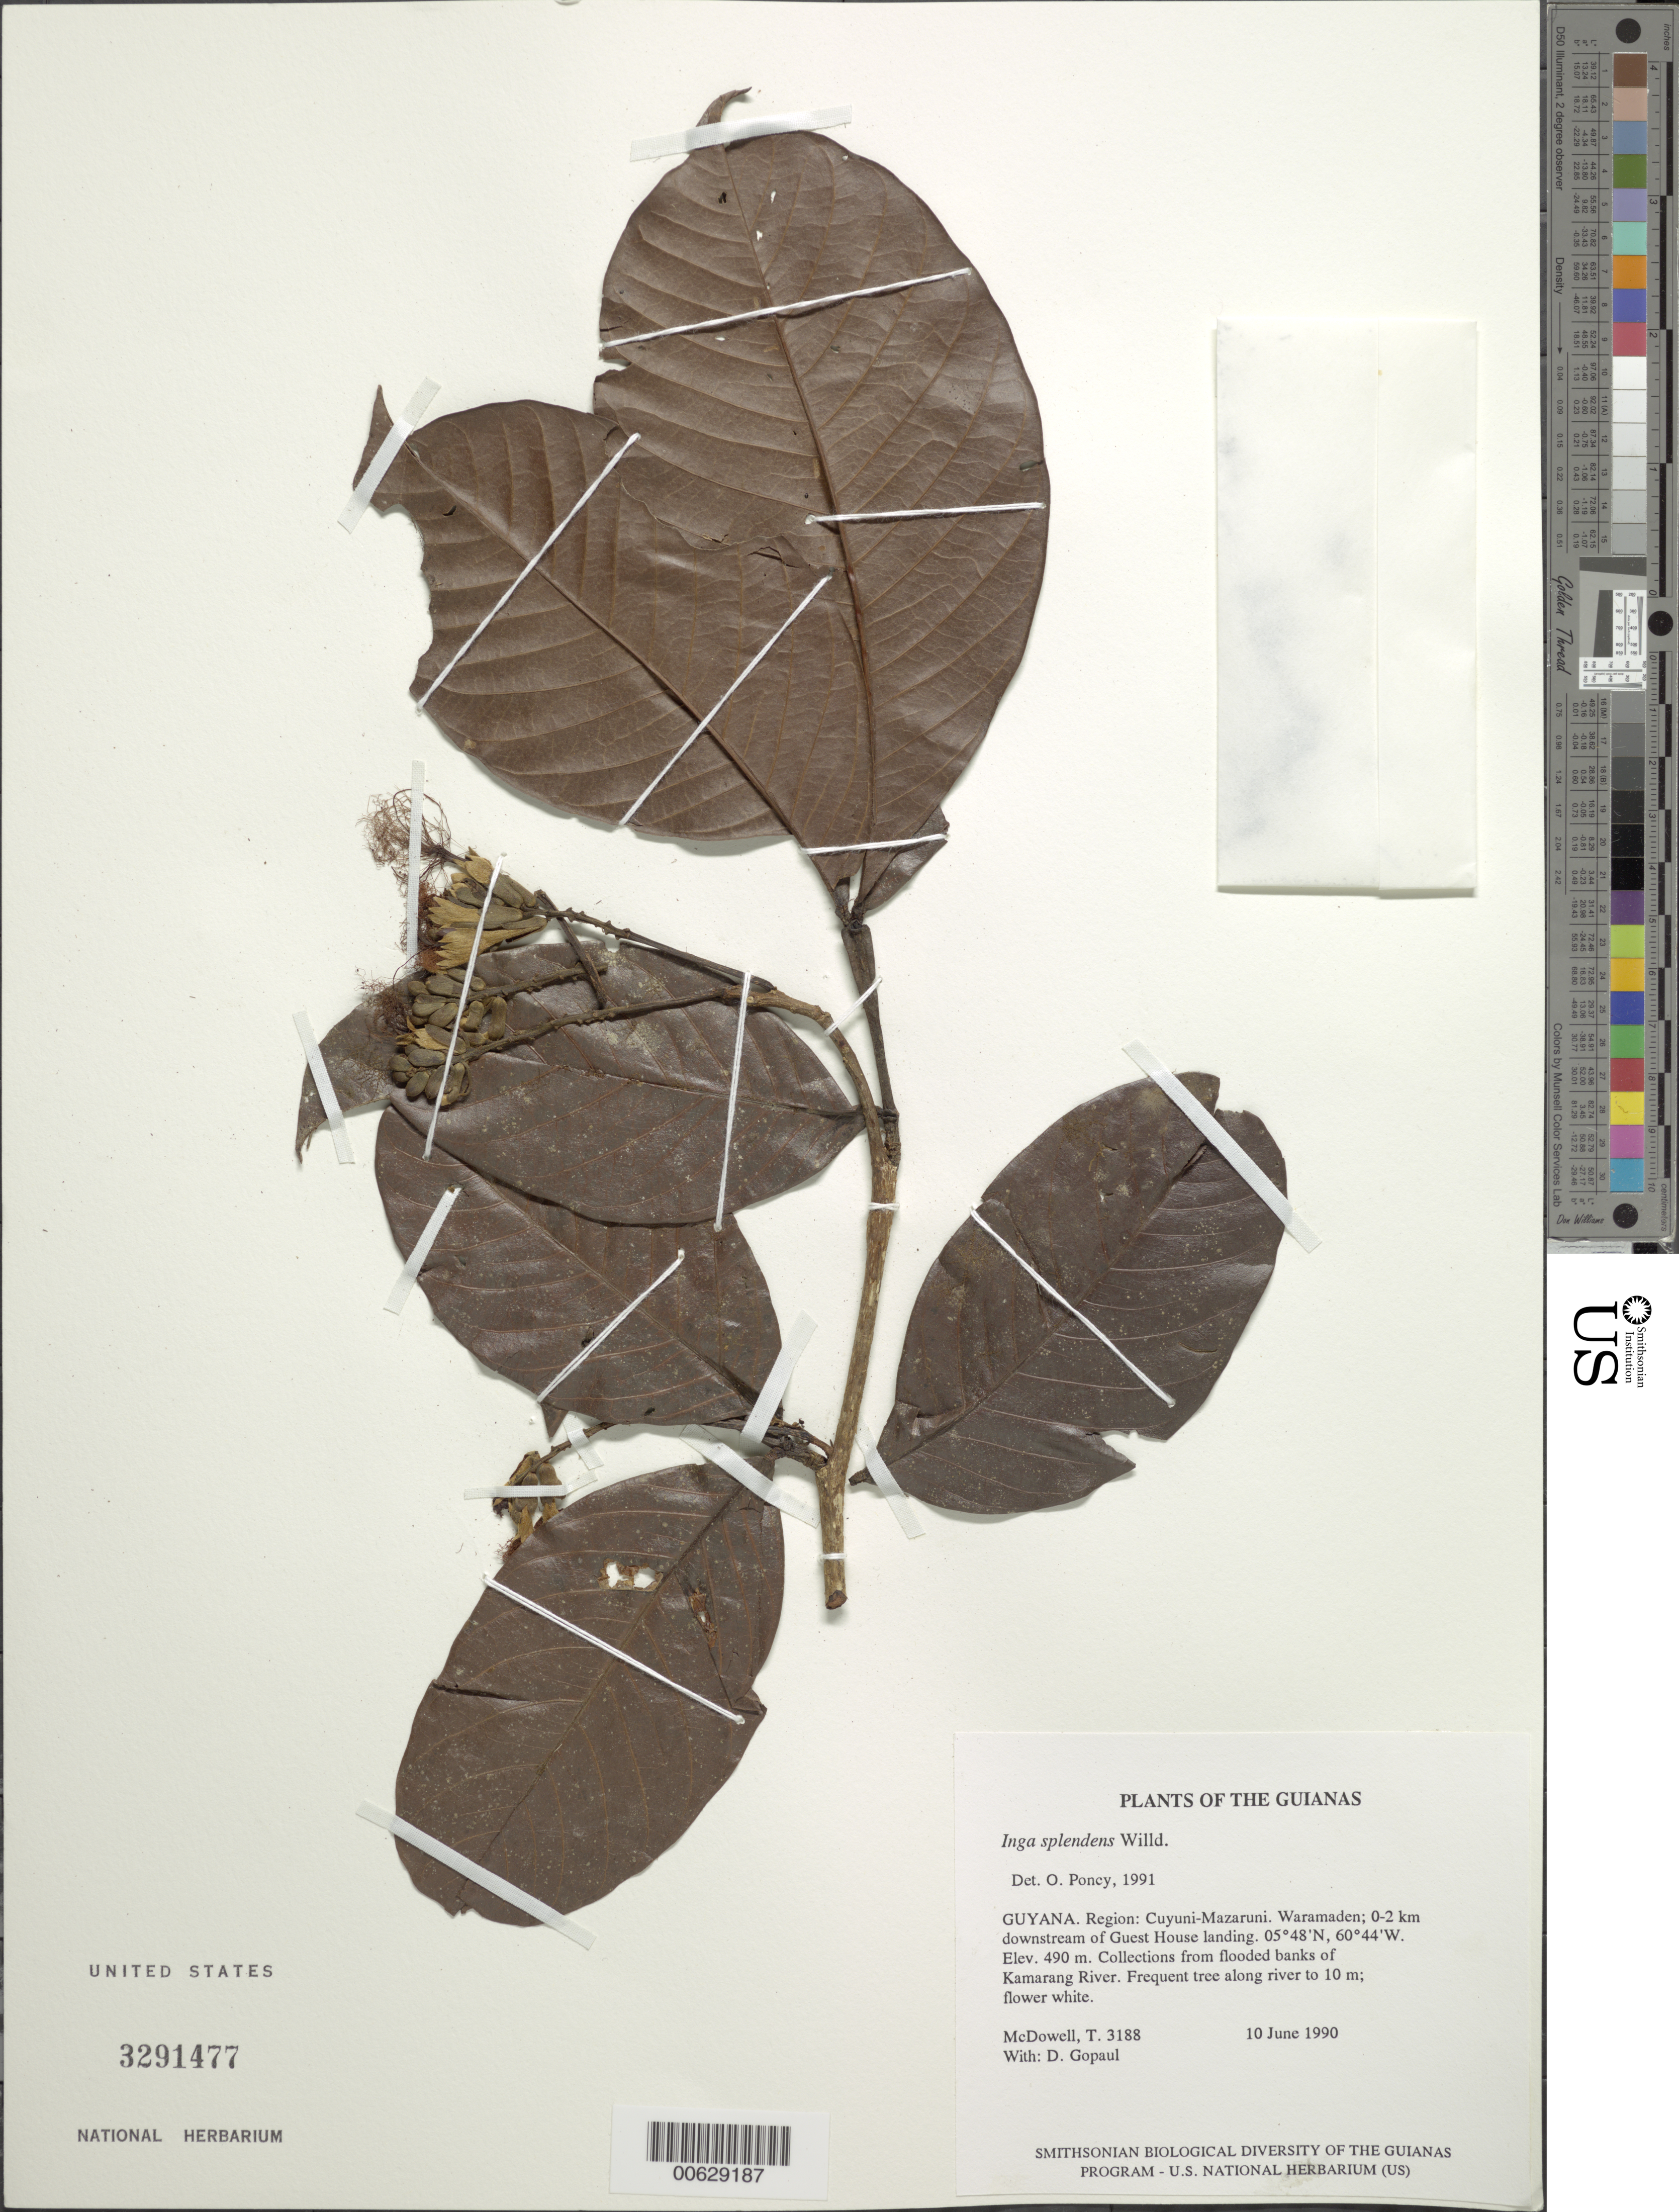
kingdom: Plantae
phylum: Tracheophyta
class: Magnoliopsida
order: Fabales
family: Fabaceae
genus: Inga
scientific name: Inga splendens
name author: Willd.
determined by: Poncy, O.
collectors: T. McDowell & D. Gopaul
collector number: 3188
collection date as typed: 10 June 1990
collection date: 1990-06-10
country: Guyana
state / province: Cuyuni-Mazaruni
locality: Waramaden, Kamarang River 0-2 km downstream of Guest House landing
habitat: Flooded river banks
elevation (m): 490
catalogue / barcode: US 3291477